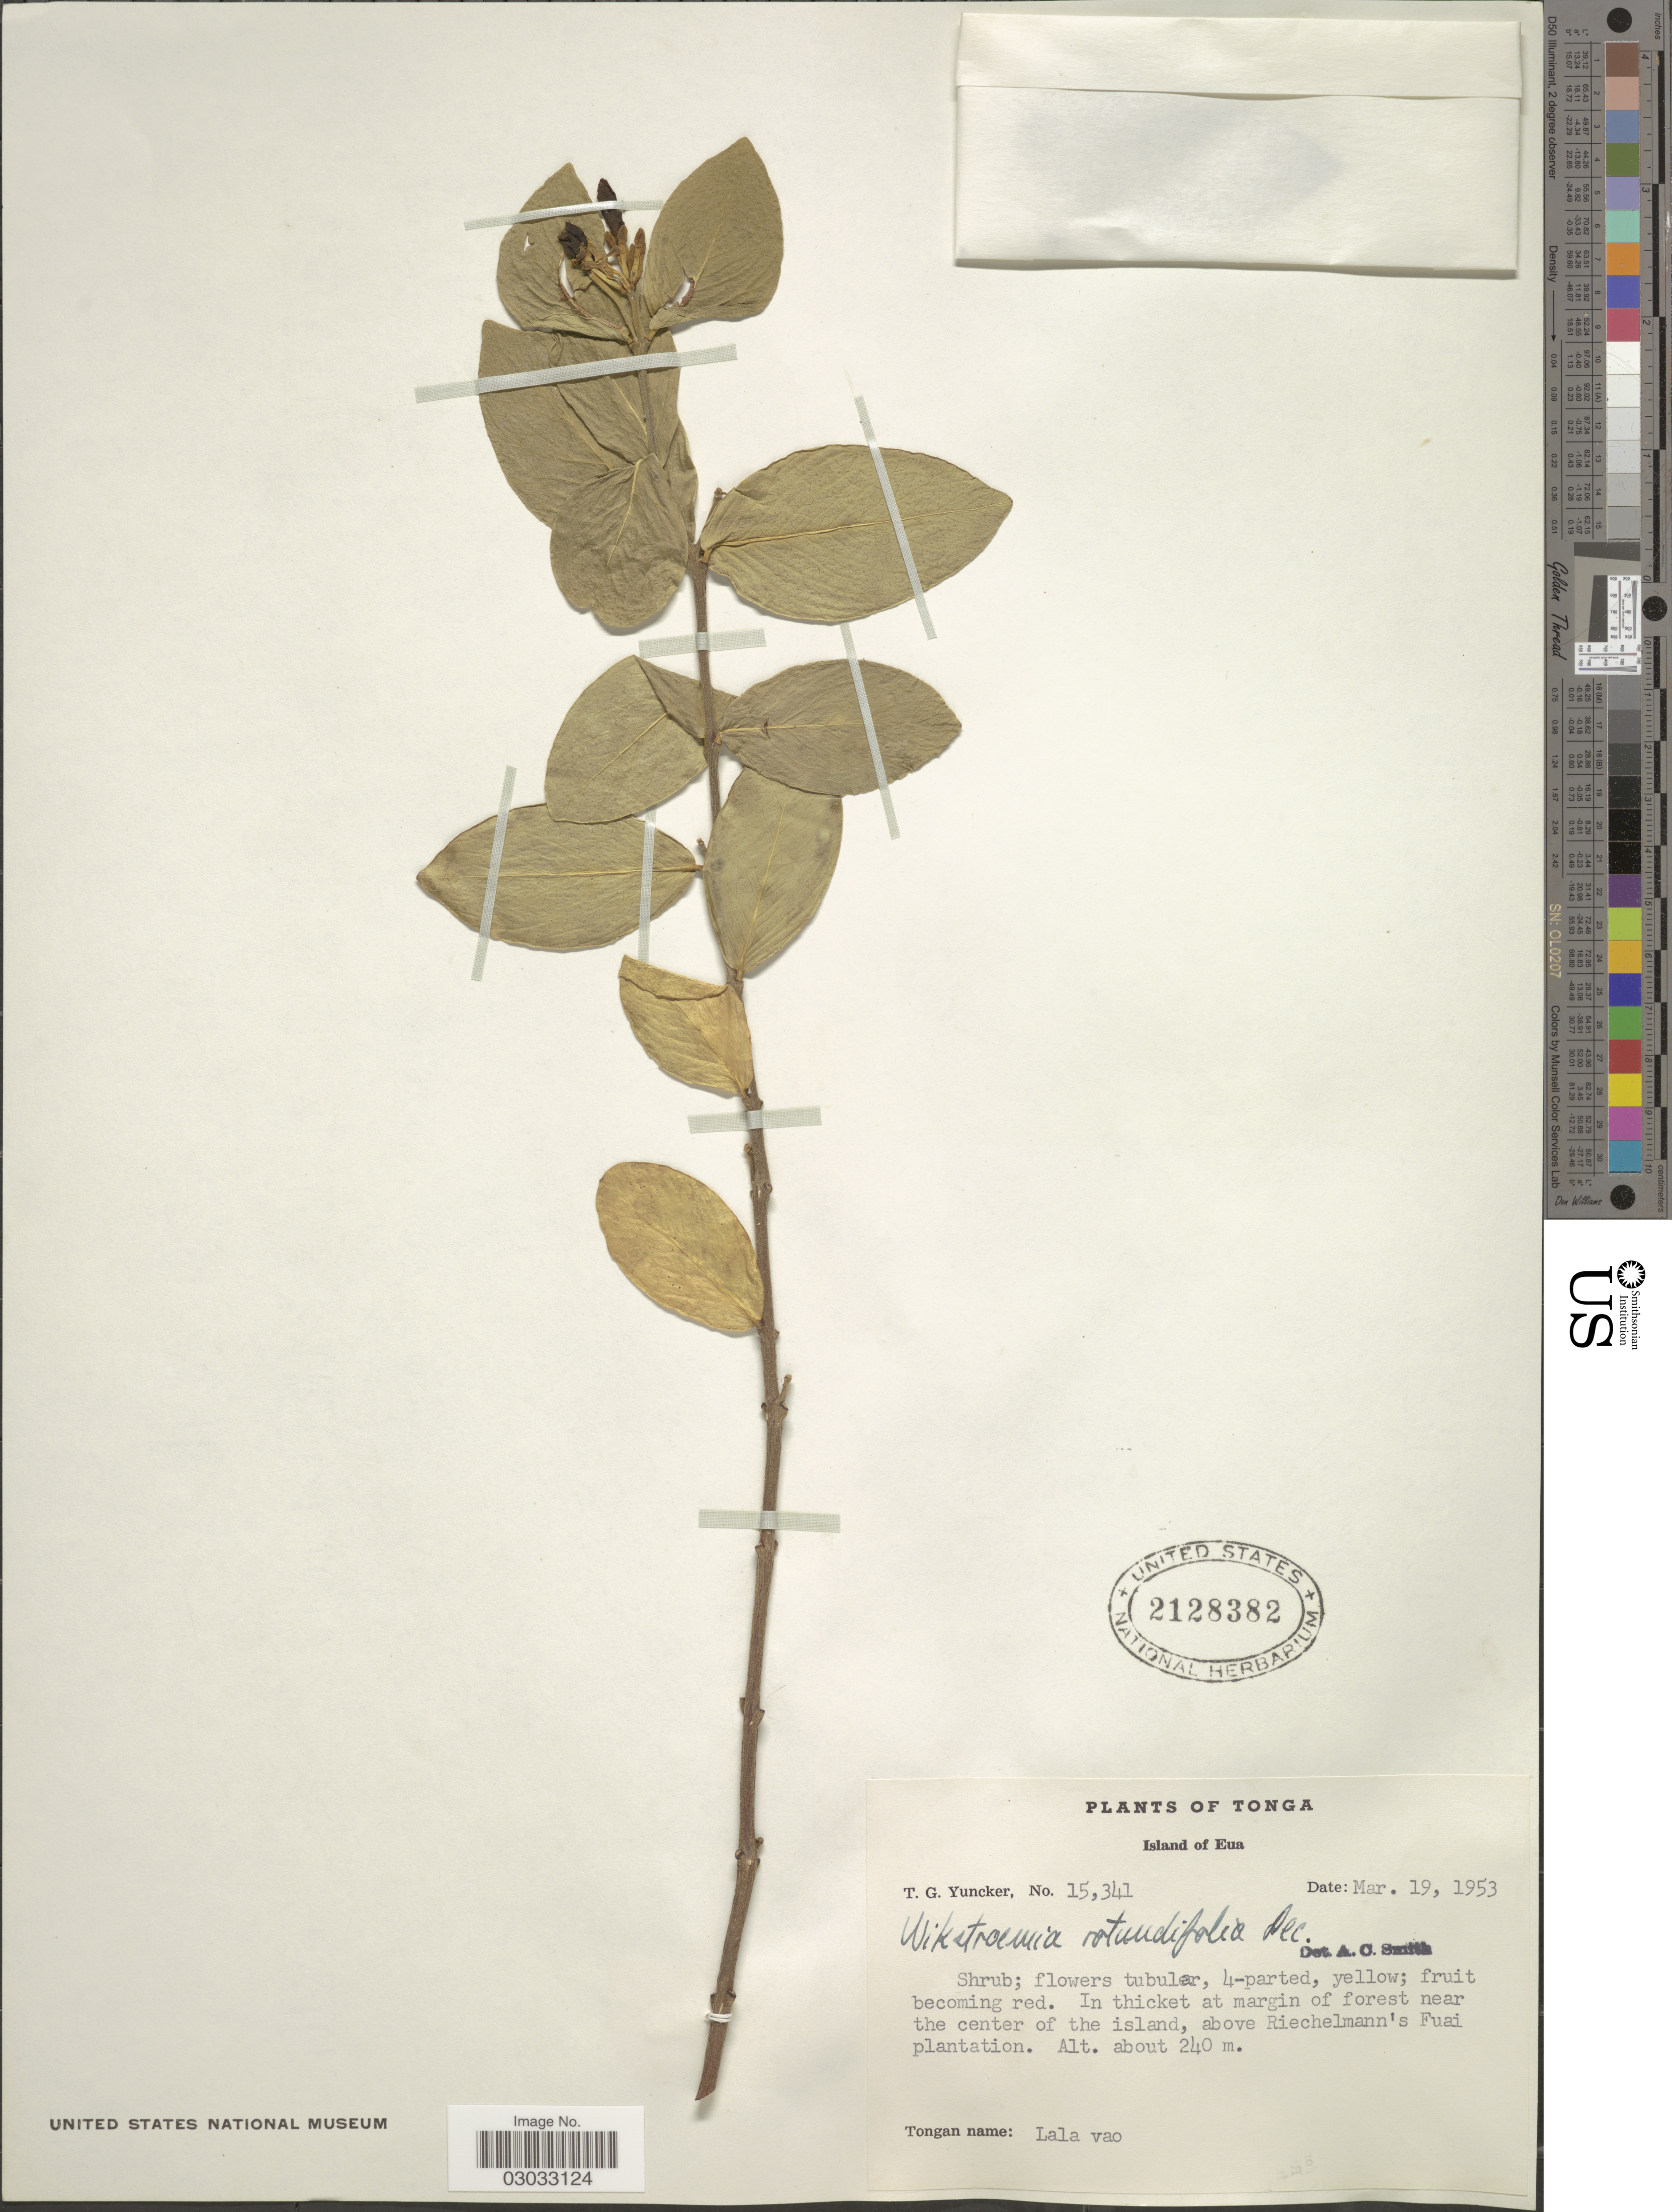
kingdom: Plantae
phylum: Tracheophyta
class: Magnoliopsida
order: Malvales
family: Thymelaeaceae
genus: Wikstroemia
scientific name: Wikstroemia rotundifolia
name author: Decne.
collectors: T. G. Yuncker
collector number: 15341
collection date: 1953-03-19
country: Tonga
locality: Island of Eua, In thicket at margin of forest near the center of the island, above Riechelmann's Fuai plantation.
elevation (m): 240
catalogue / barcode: US 2128382